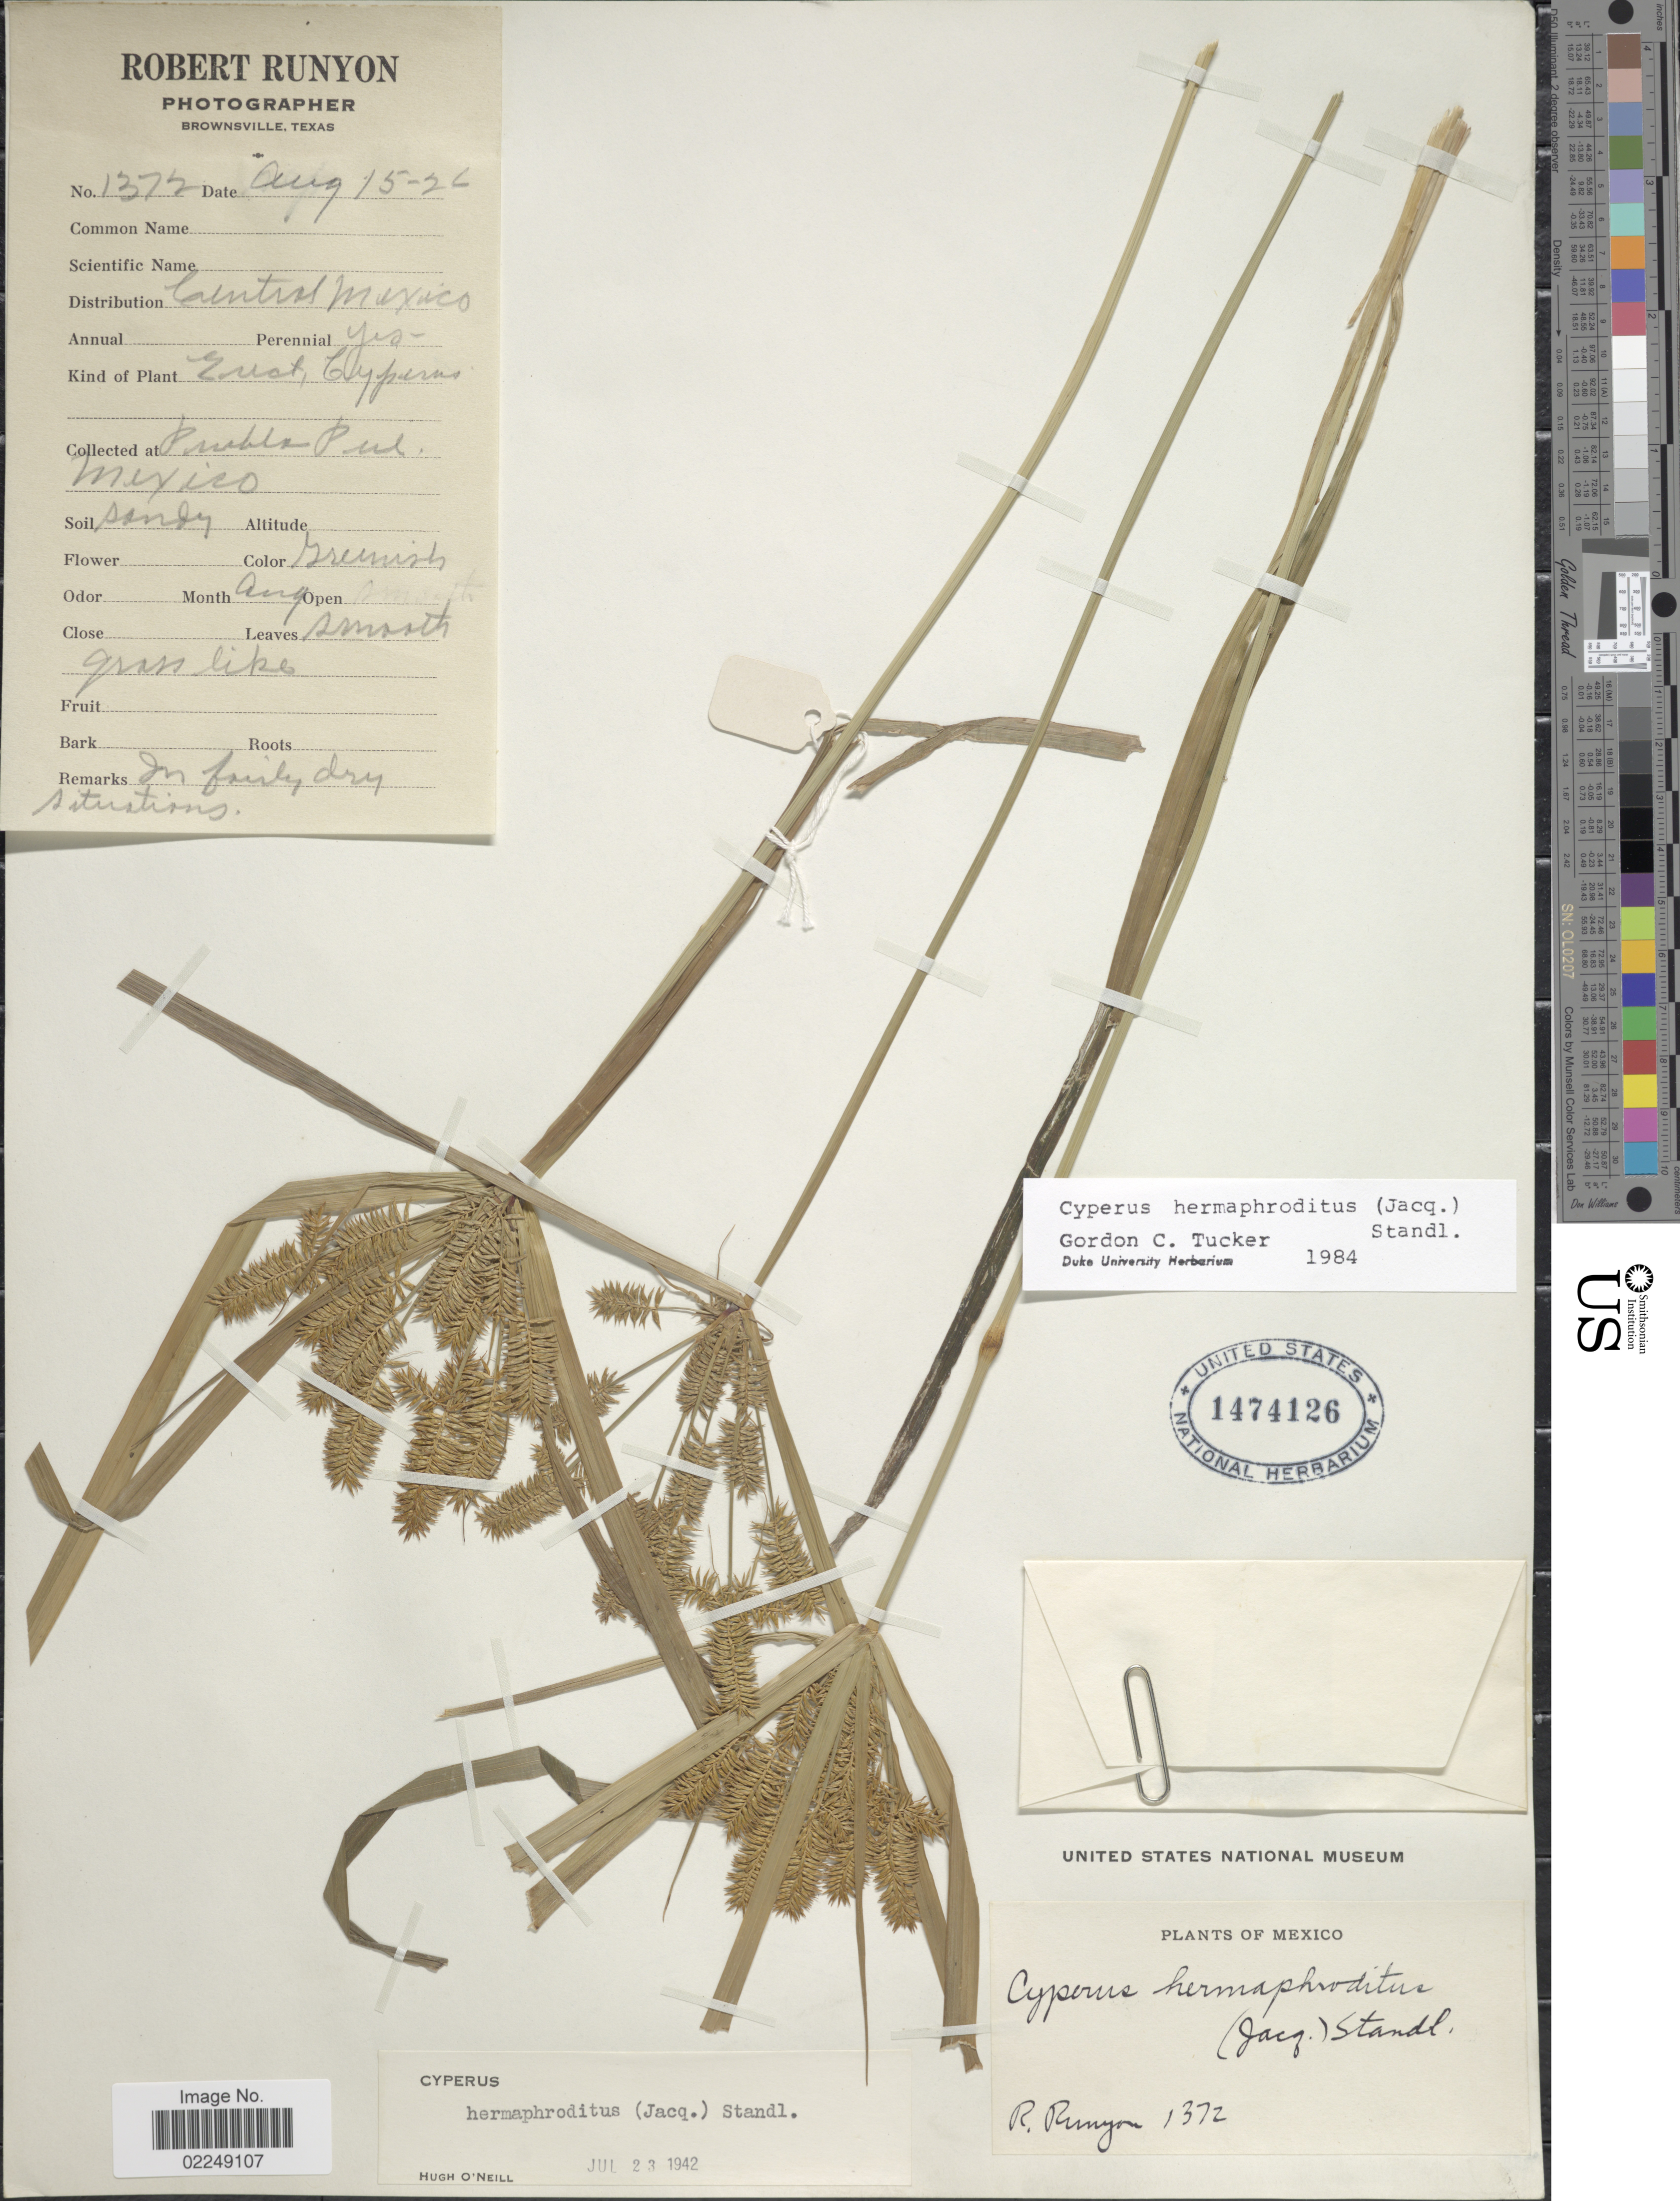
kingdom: Plantae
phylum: Tracheophyta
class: Liliopsida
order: Poales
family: Cyperaceae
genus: Cyperus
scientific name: Cyperus hermaphroditus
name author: (Jacq.) Standl.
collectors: R. Runyon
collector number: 1372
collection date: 1926-08-15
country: Mexico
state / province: Puebla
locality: Central Mexico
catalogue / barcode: US 1474126